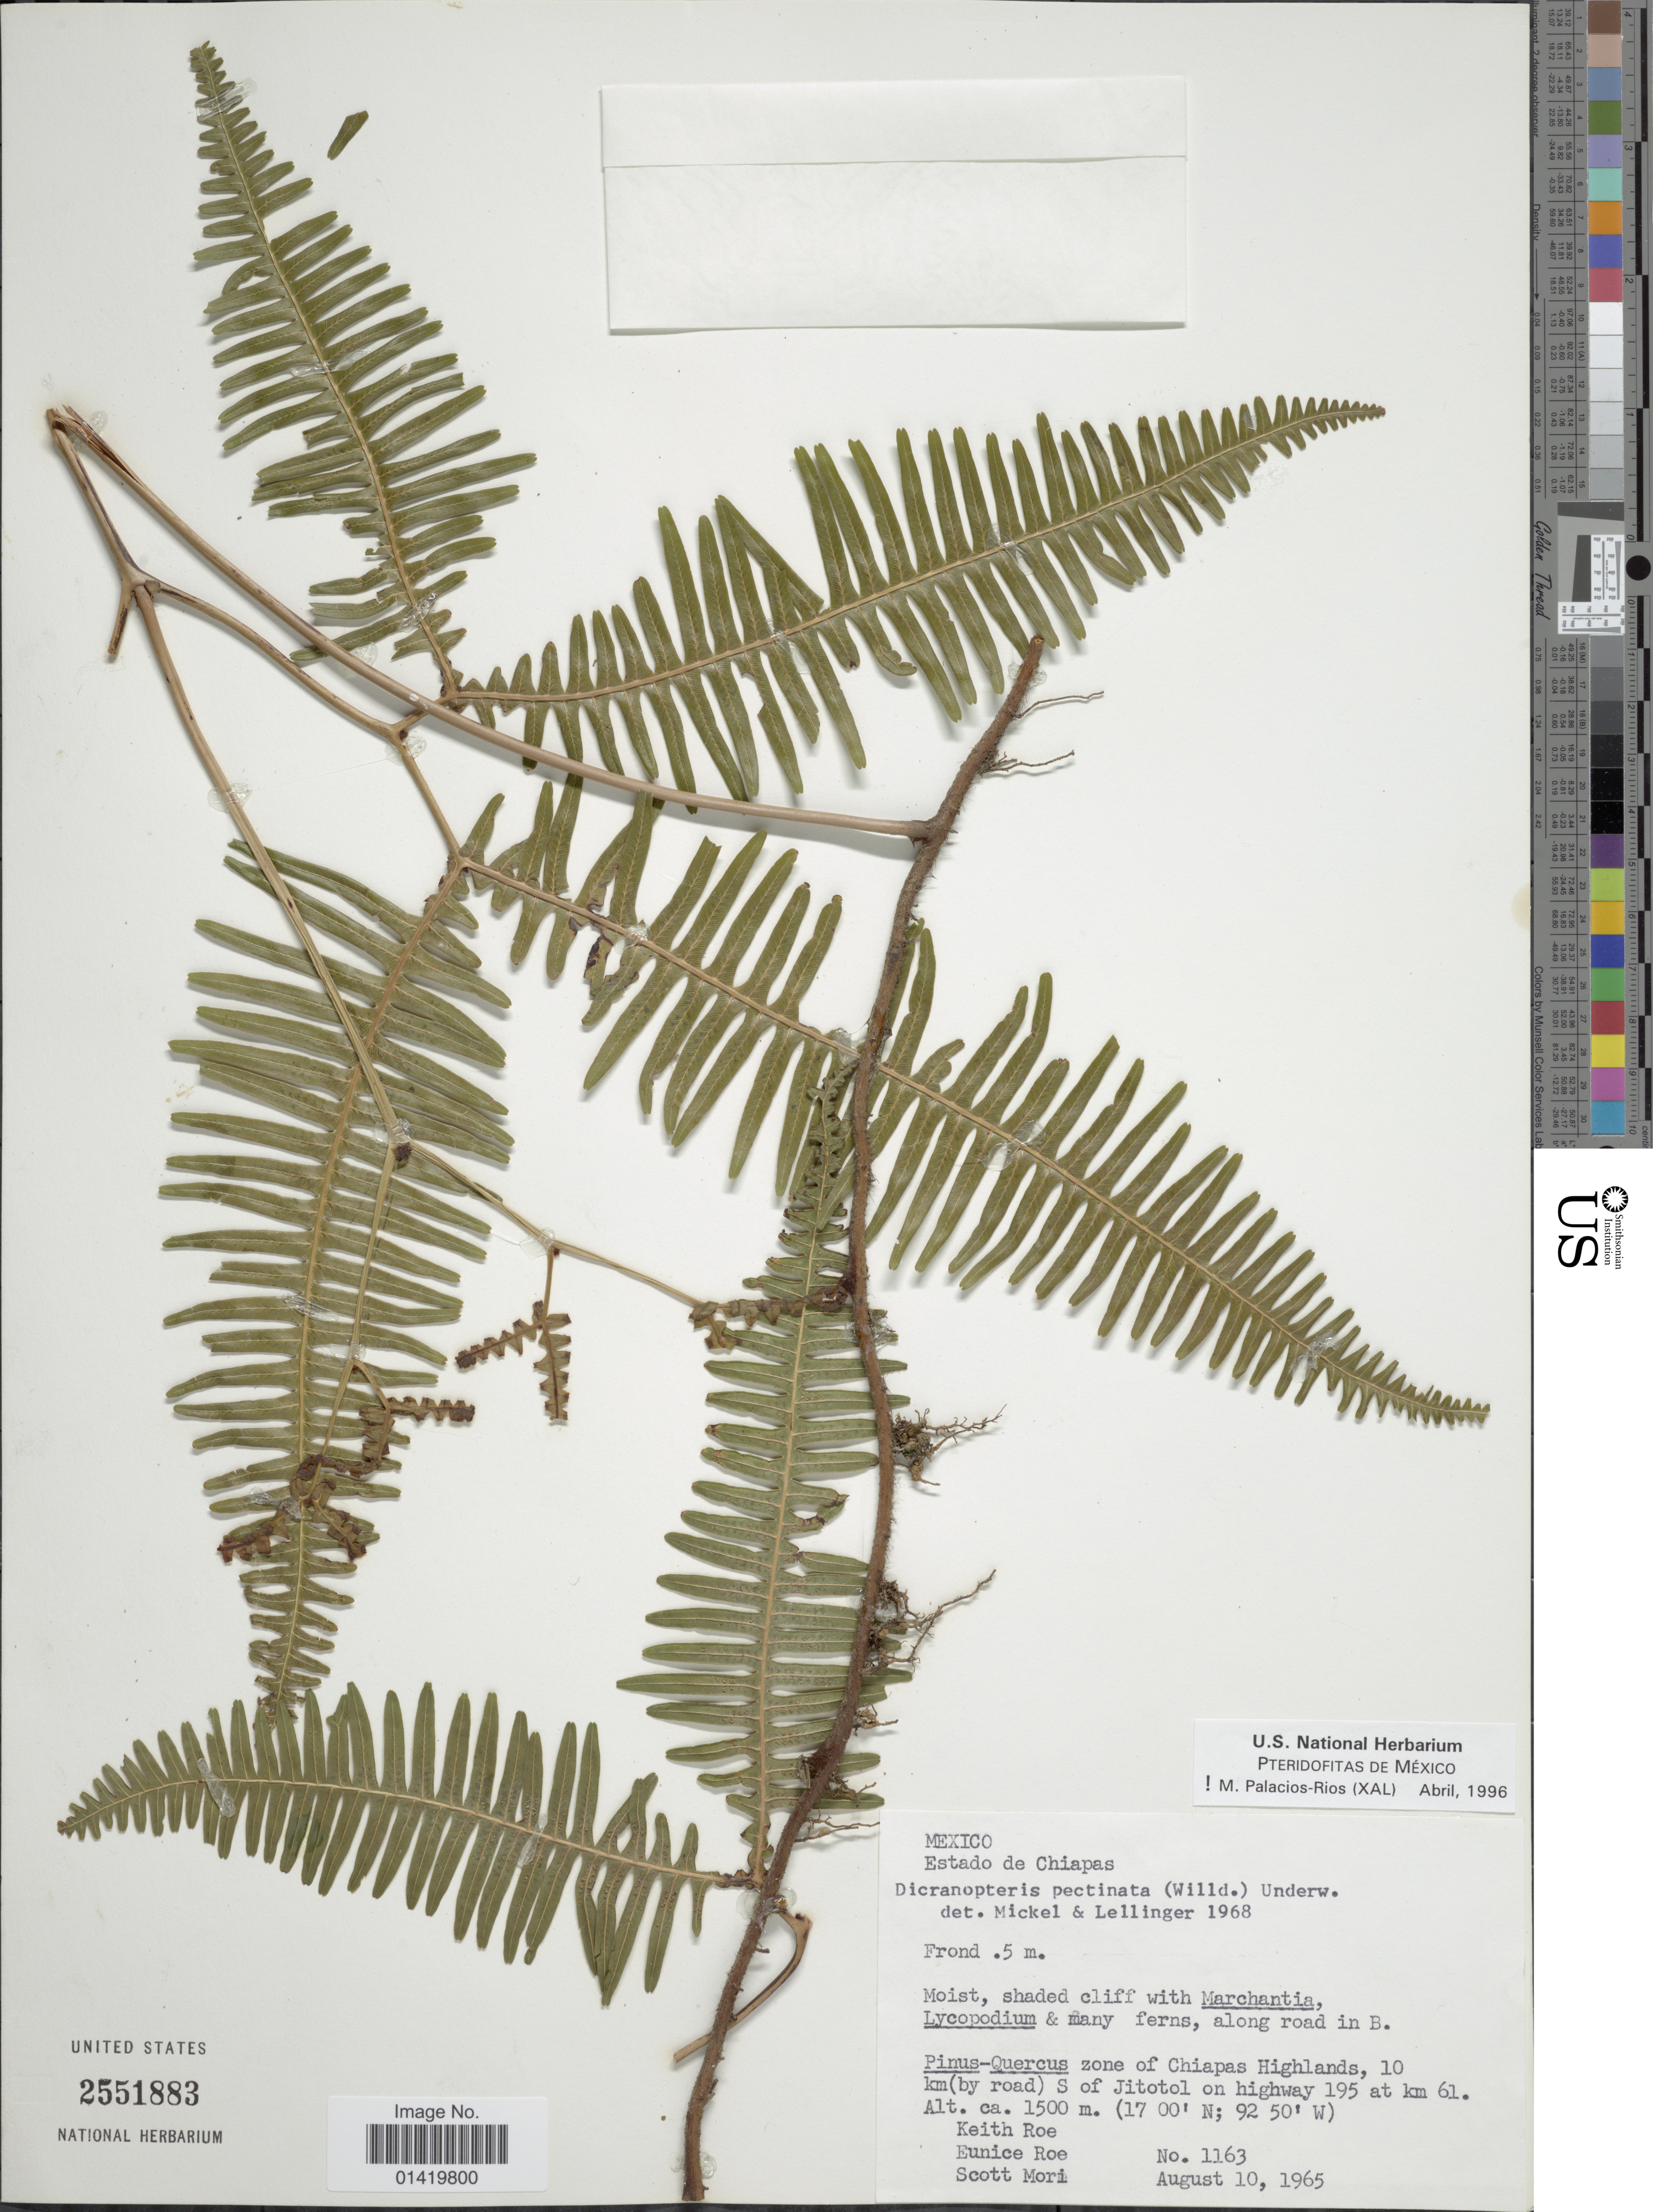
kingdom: Plantae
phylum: Tracheophyta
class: Polypodiopsida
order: Gleicheniales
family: Gleicheniaceae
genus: Gleichenella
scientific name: Gleichenella pectinata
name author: (Willd.) Ching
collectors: K. Roe, E. Roe & S. Mori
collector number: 1163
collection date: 1965-08-10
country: Mexico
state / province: Chiapas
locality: Pinus-Quercus zone of Chiapas Highlands, 10 km (by road) S of Jitotol on highway 195 at km 61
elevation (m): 1500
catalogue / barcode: US 2551883